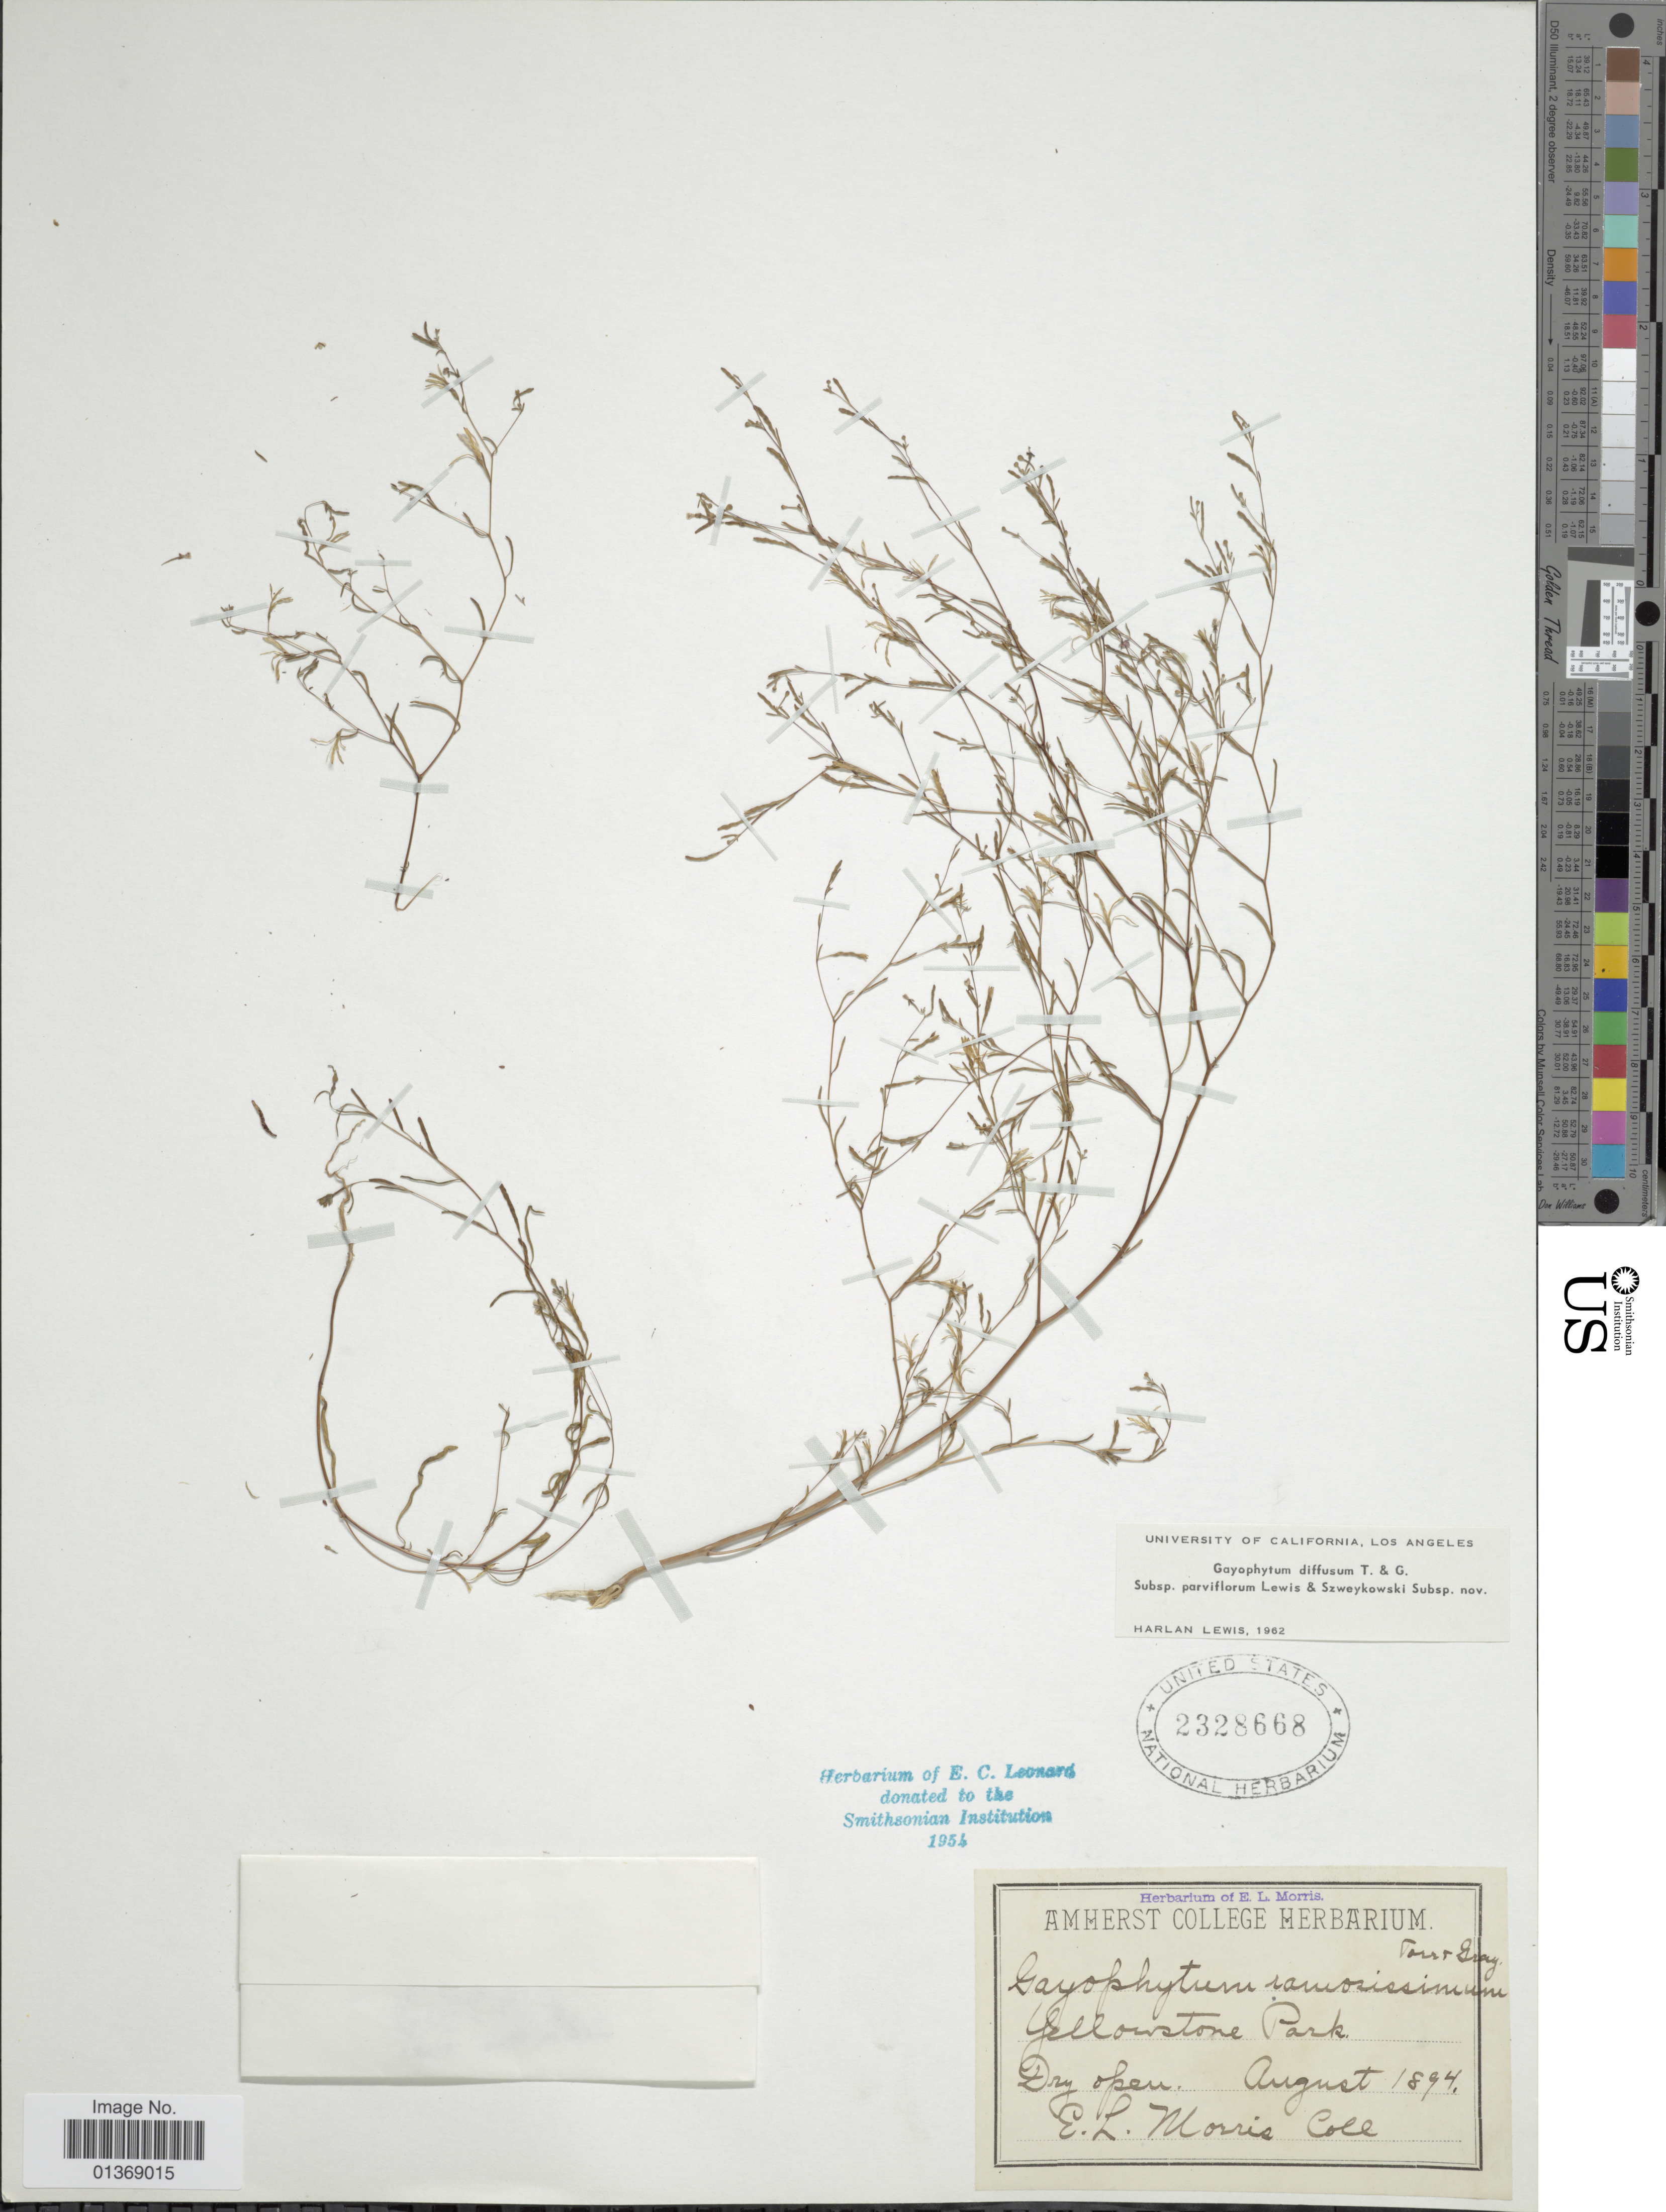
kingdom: Plantae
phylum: Tracheophyta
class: Magnoliopsida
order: Myrtales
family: Onagraceae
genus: Gayophytum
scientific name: Gayophytum diffusum subsp. parviflorum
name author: F. H. Lewis & Szweyk.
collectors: E. Morris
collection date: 1894-08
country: United States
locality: Yellowstone Park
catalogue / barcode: US 2328668